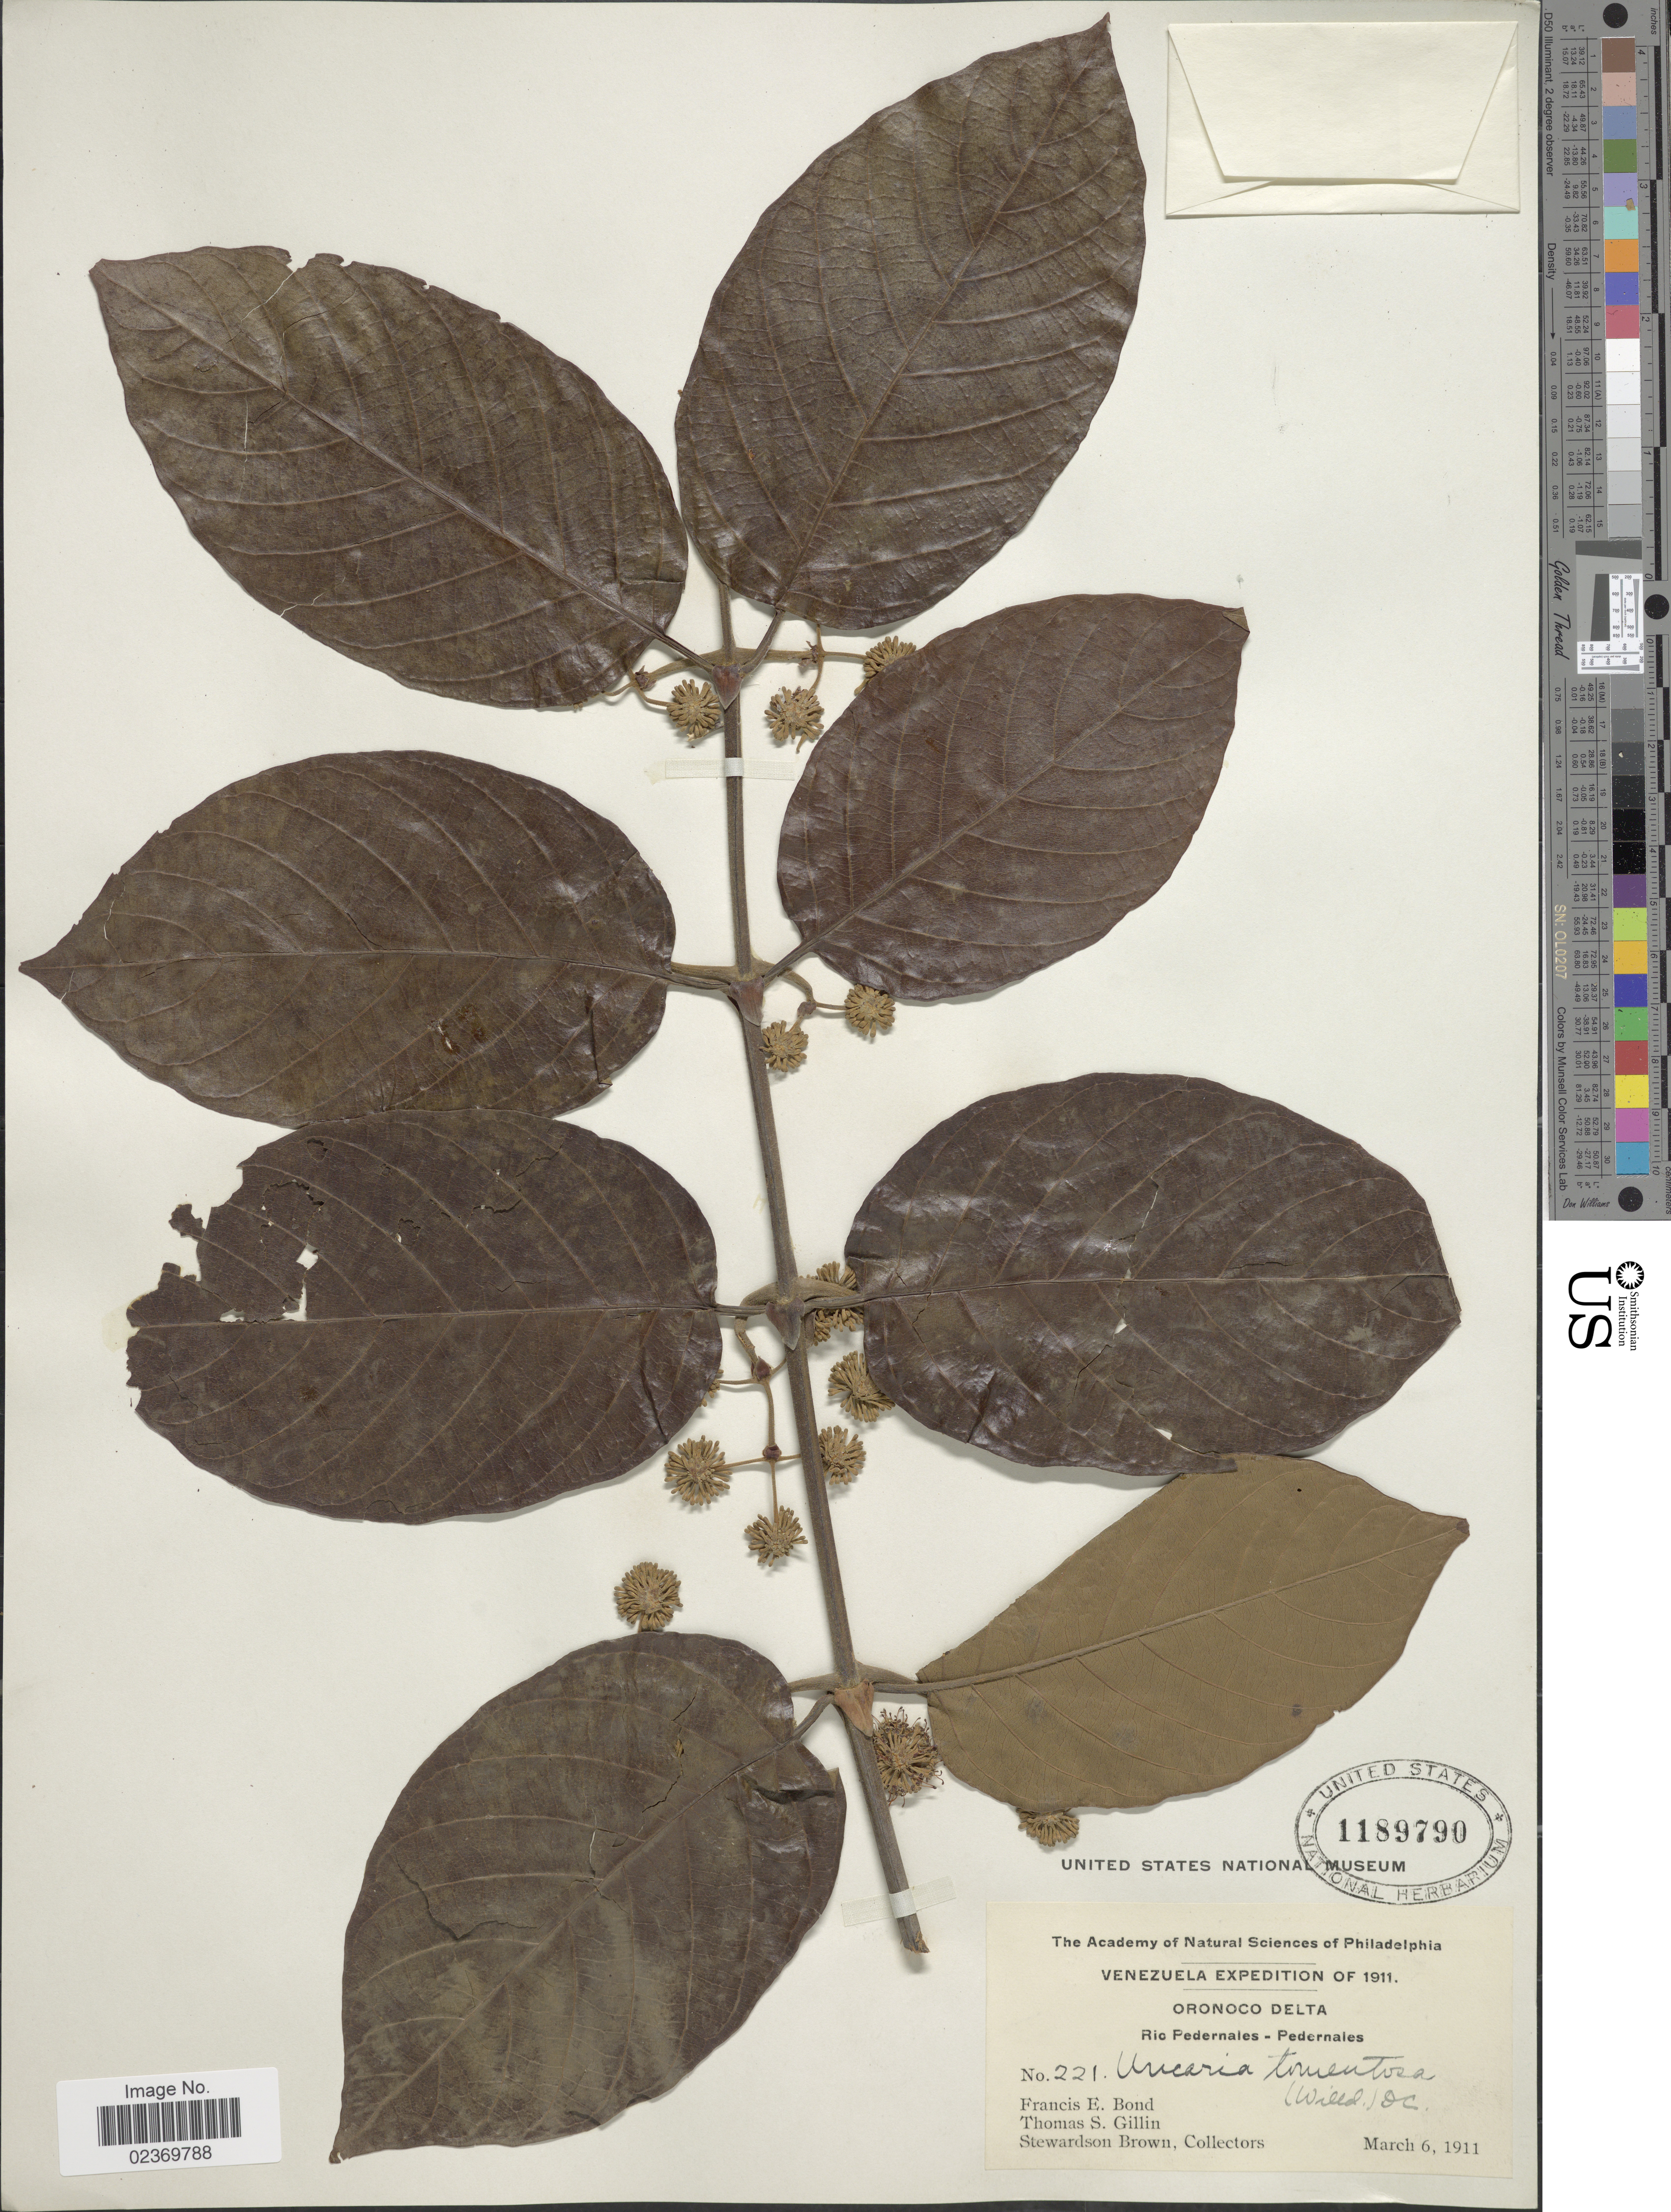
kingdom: Plantae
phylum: Tracheophyta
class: Magnoliopsida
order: Gentianales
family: Rubiaceae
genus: Uncaria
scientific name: Uncaria tomentosa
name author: (Willd. ex Roem. & Schult.) DC.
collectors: F. Bond, T. Gillin & S. Brown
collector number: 221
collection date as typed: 6 March 1911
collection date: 1911-03-06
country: Venezuela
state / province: Delta Amacuro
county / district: Pedernales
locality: Oronoco Delta, Rio Pedernales, Pedernales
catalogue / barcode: US 1189790